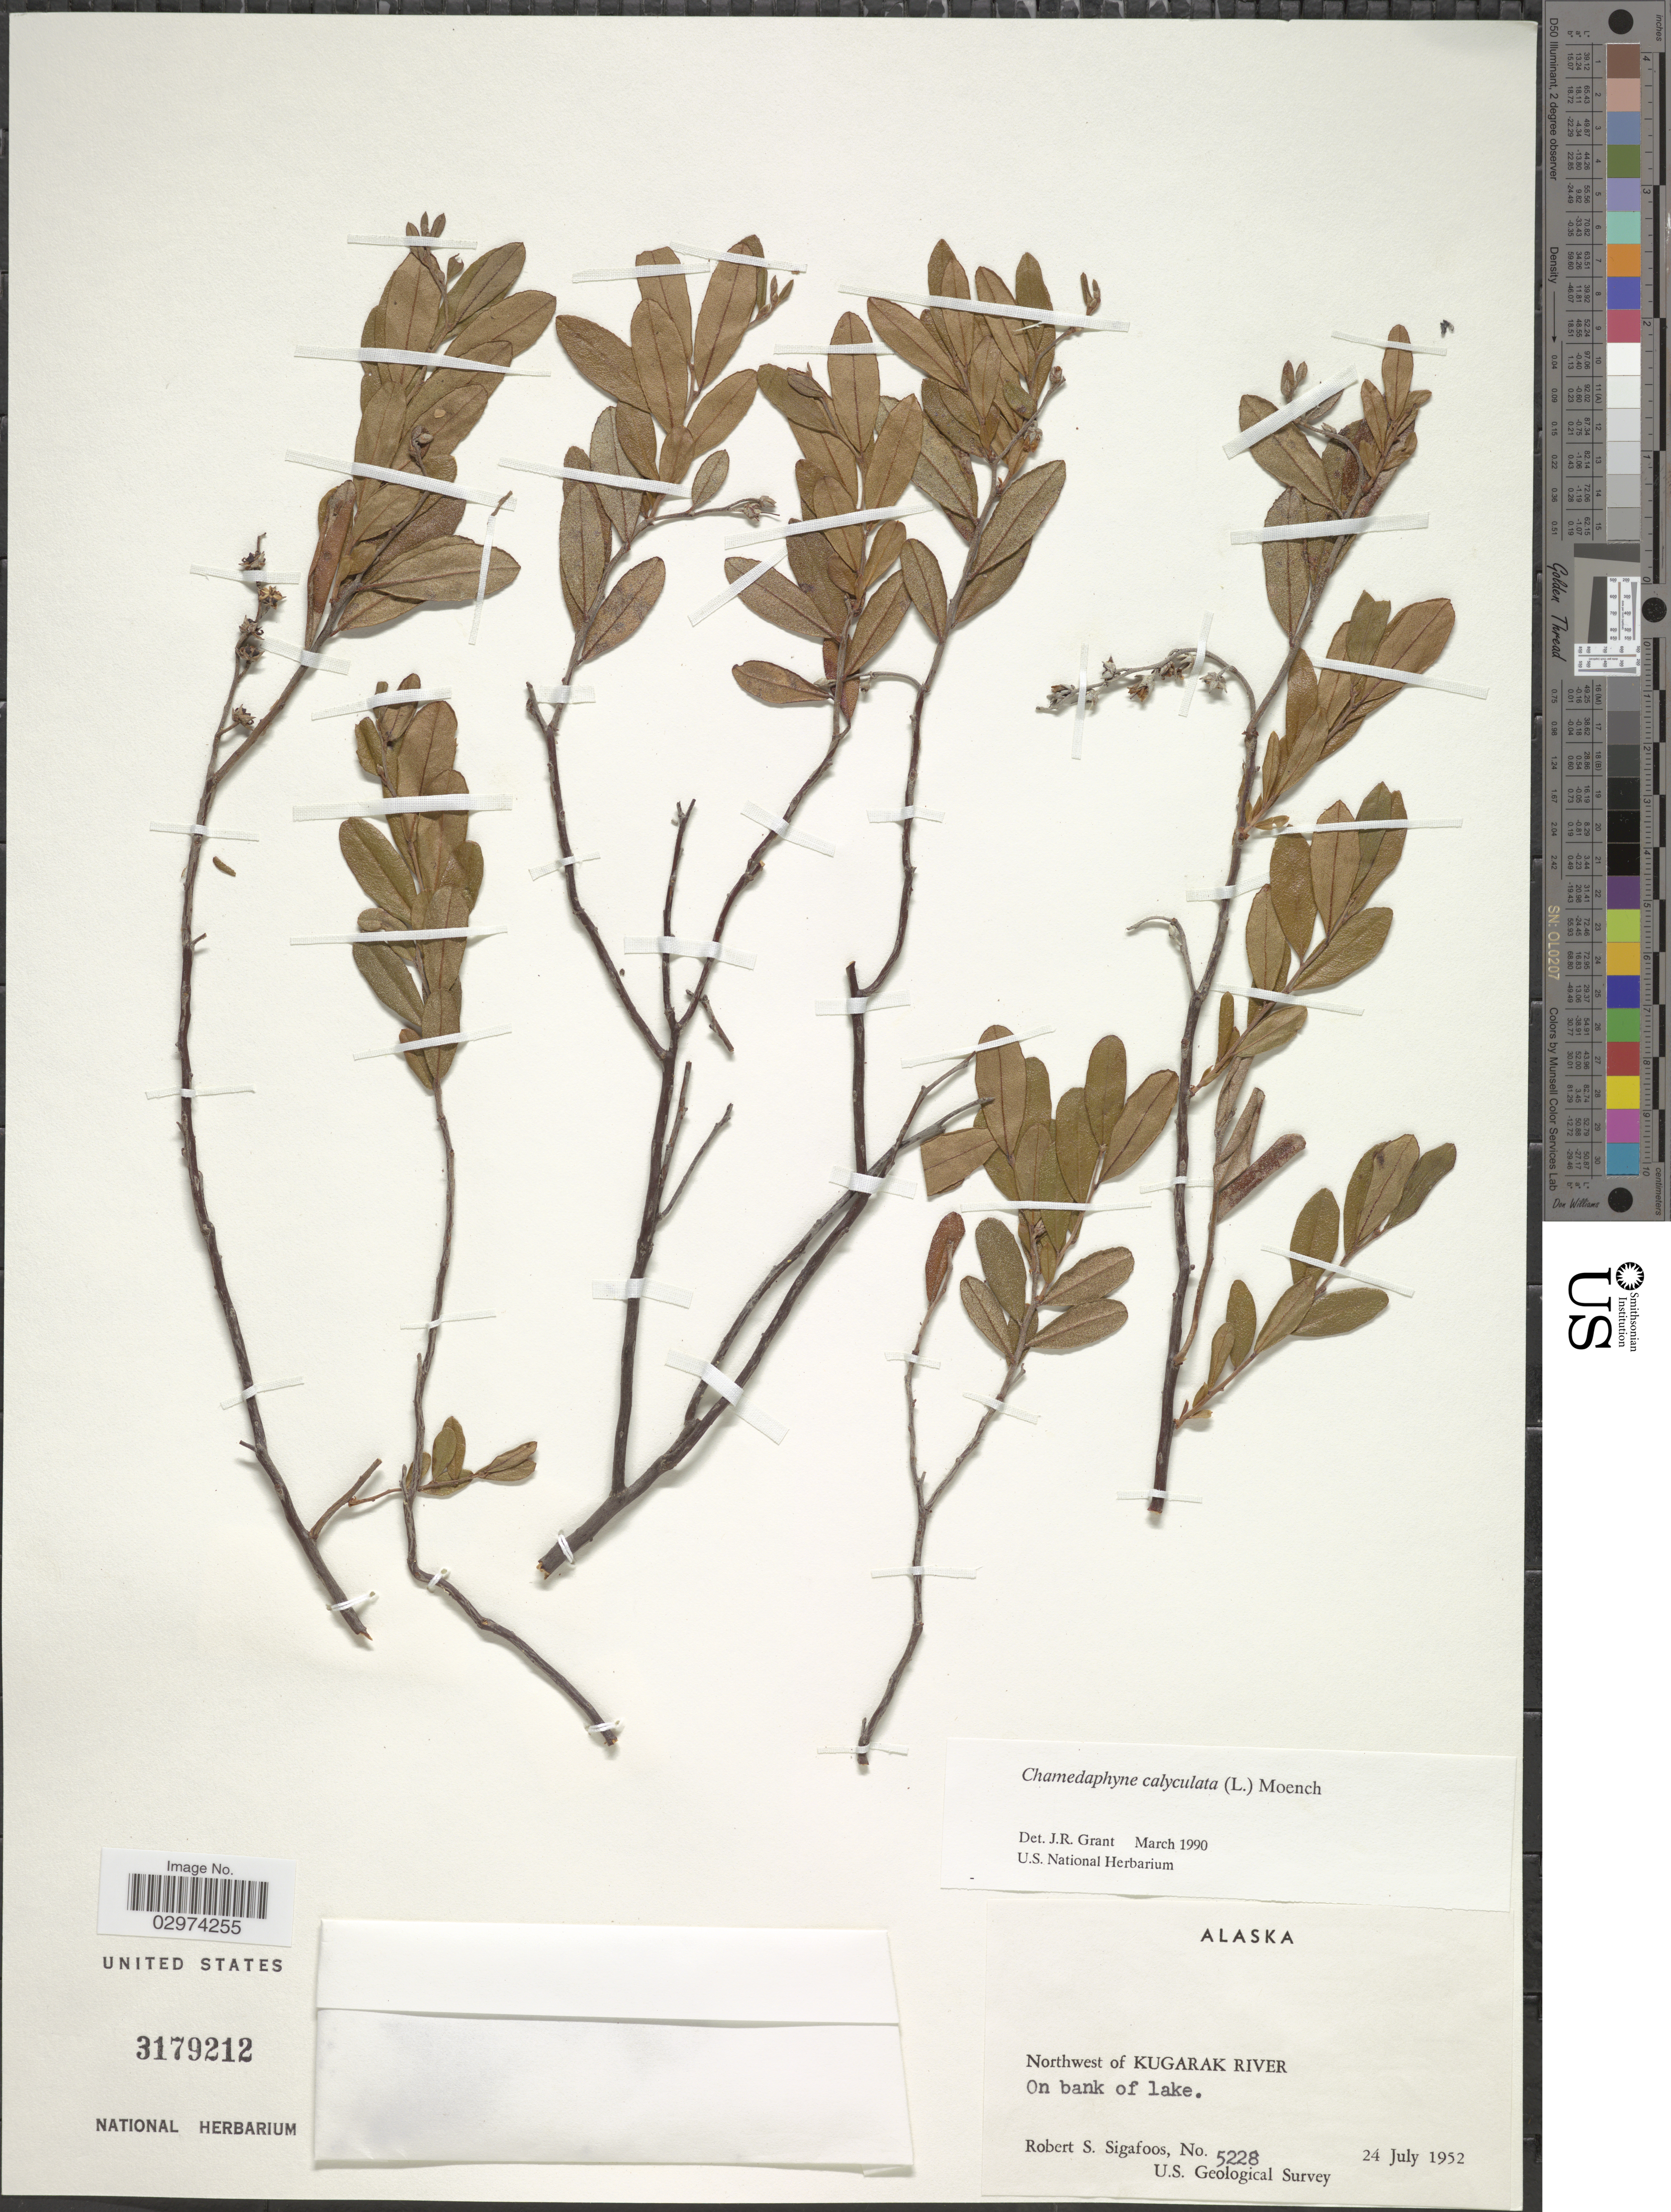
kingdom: Plantae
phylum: Tracheophyta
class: Magnoliopsida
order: Ericales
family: Ericaceae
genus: Chamaedaphne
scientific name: Chamaedaphne calyculata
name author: (L.) Moench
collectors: R. Sigafoos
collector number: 5228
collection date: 1952-07-24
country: United States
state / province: Alaska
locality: Northwest of Kugarak River.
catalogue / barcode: US 3179212